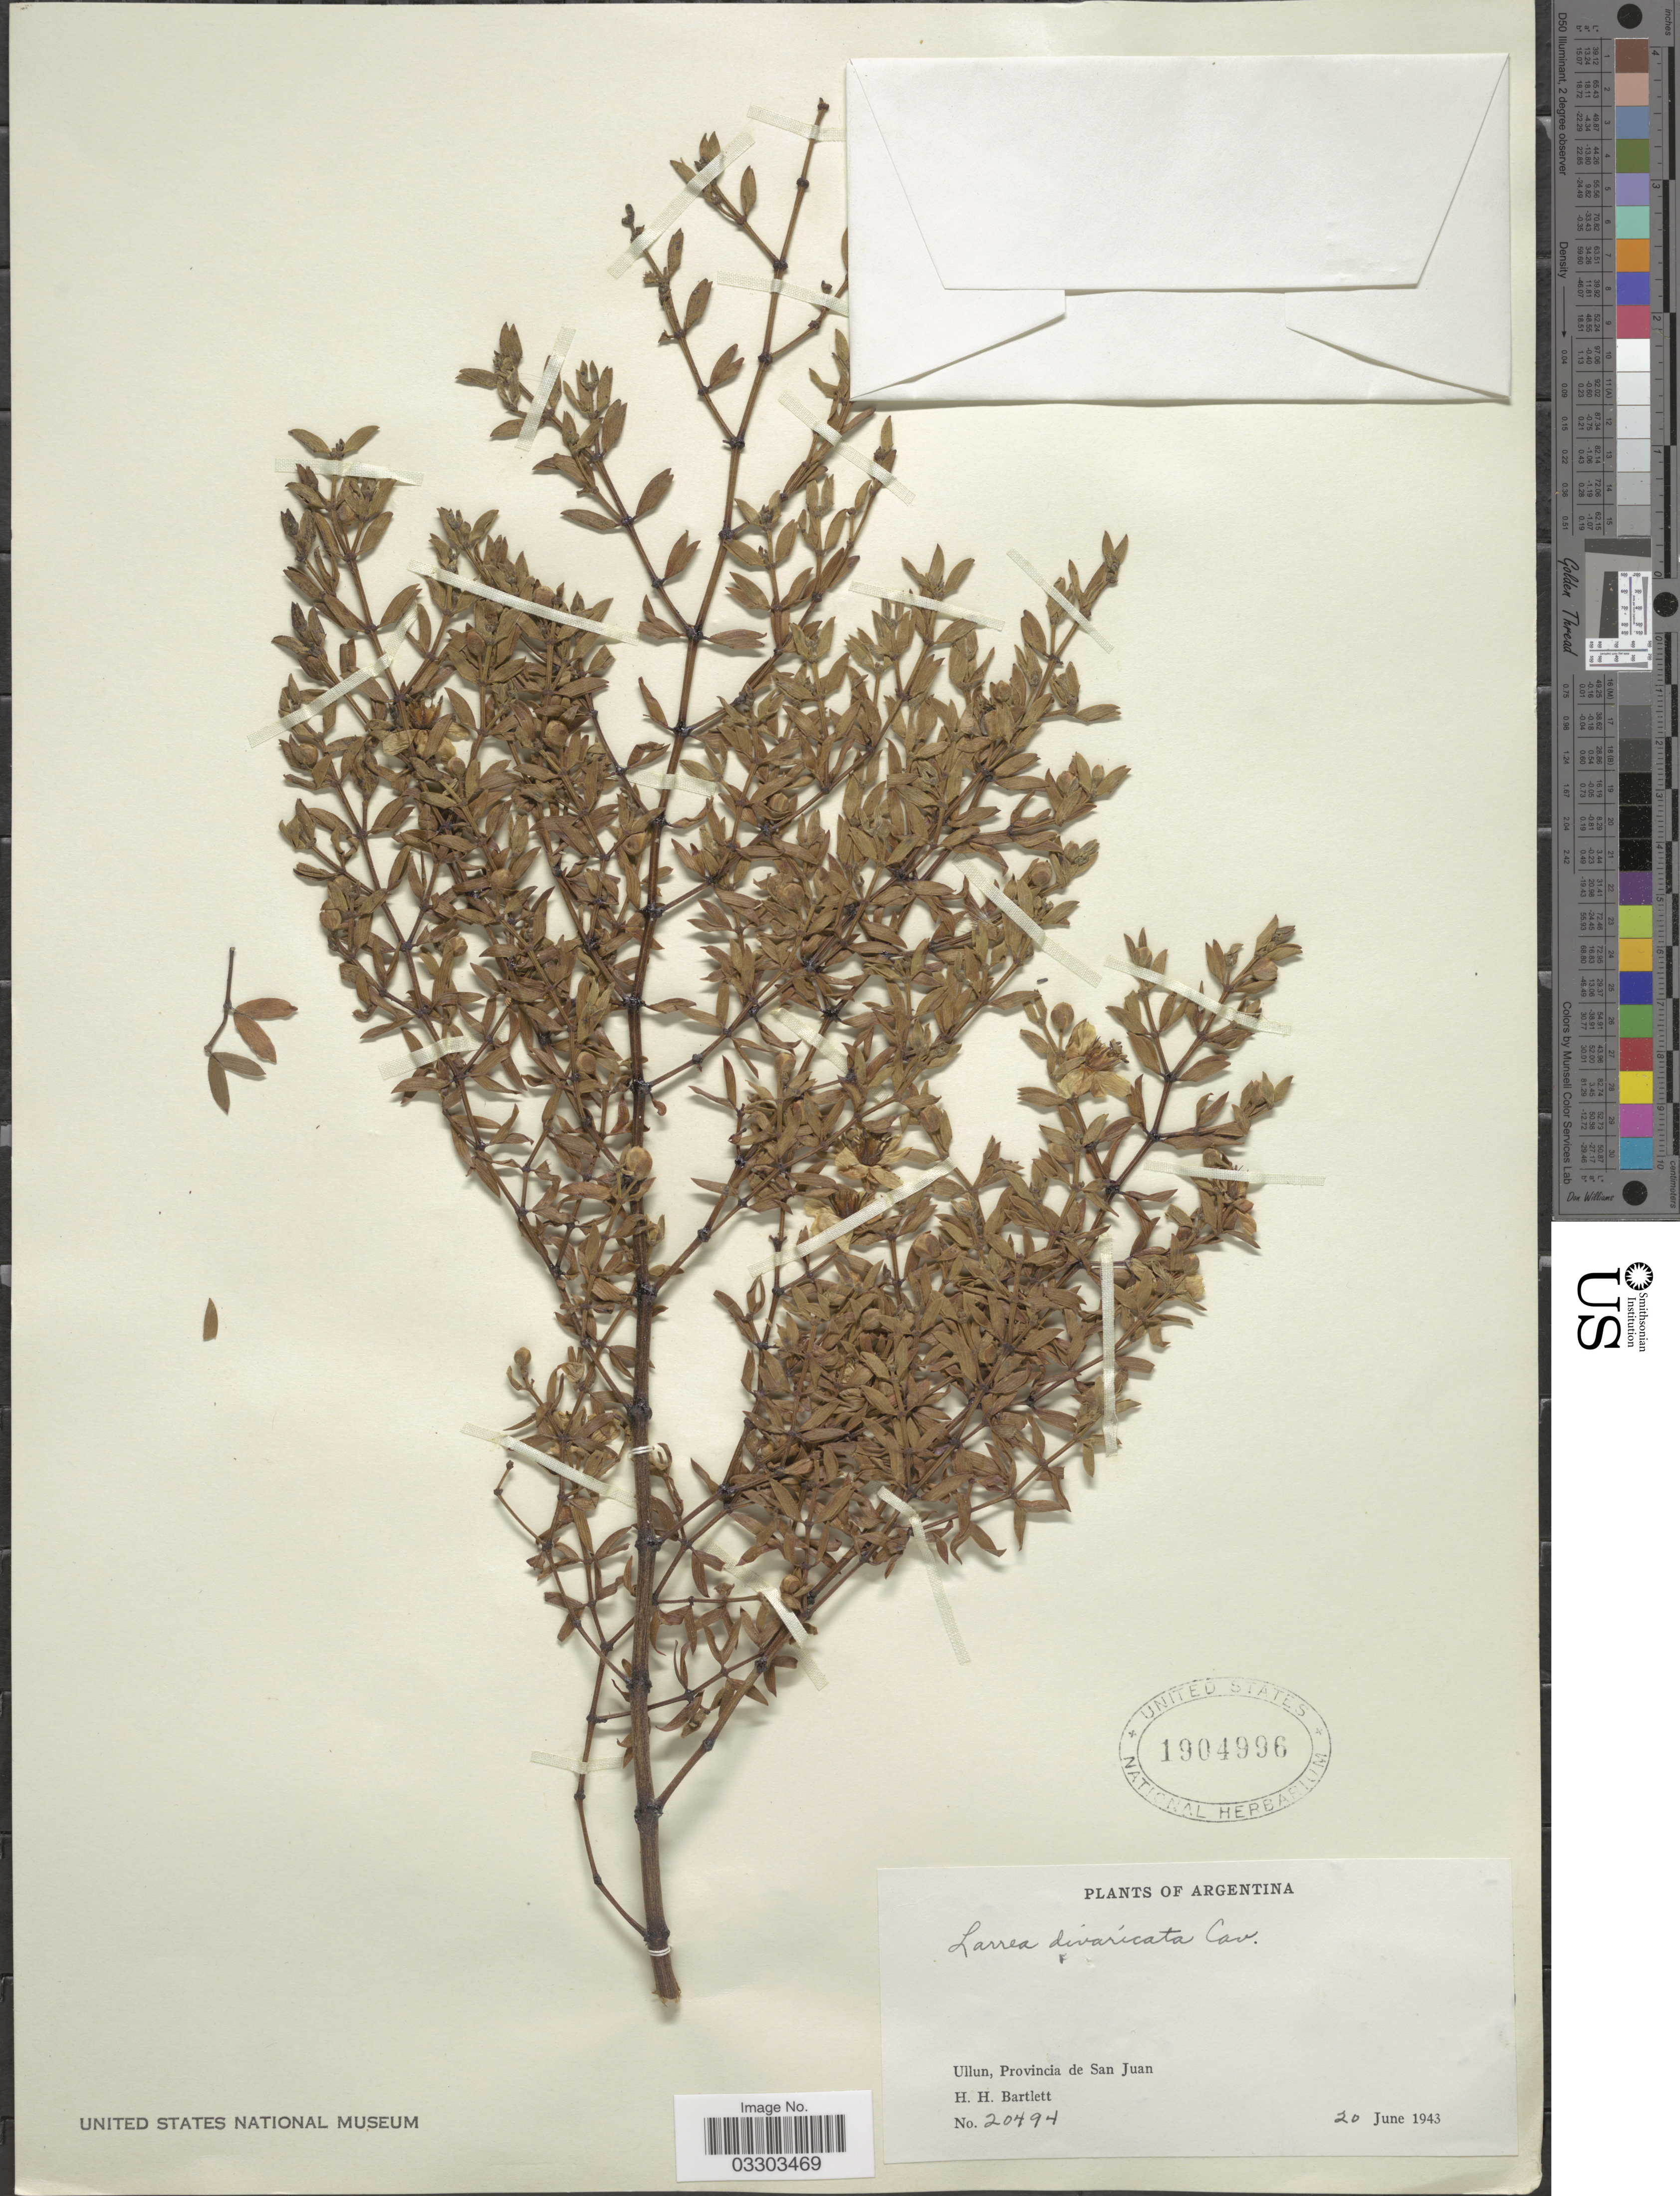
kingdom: Plantae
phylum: Tracheophyta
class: Magnoliopsida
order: Zygophyllales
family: Zygophyllaceae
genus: Larrea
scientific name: Larrea divaricata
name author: Cav.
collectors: H. H. Bartlett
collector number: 20494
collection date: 1943-06-20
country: Argentina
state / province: San Juan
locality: Ullun.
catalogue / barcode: US 1904996